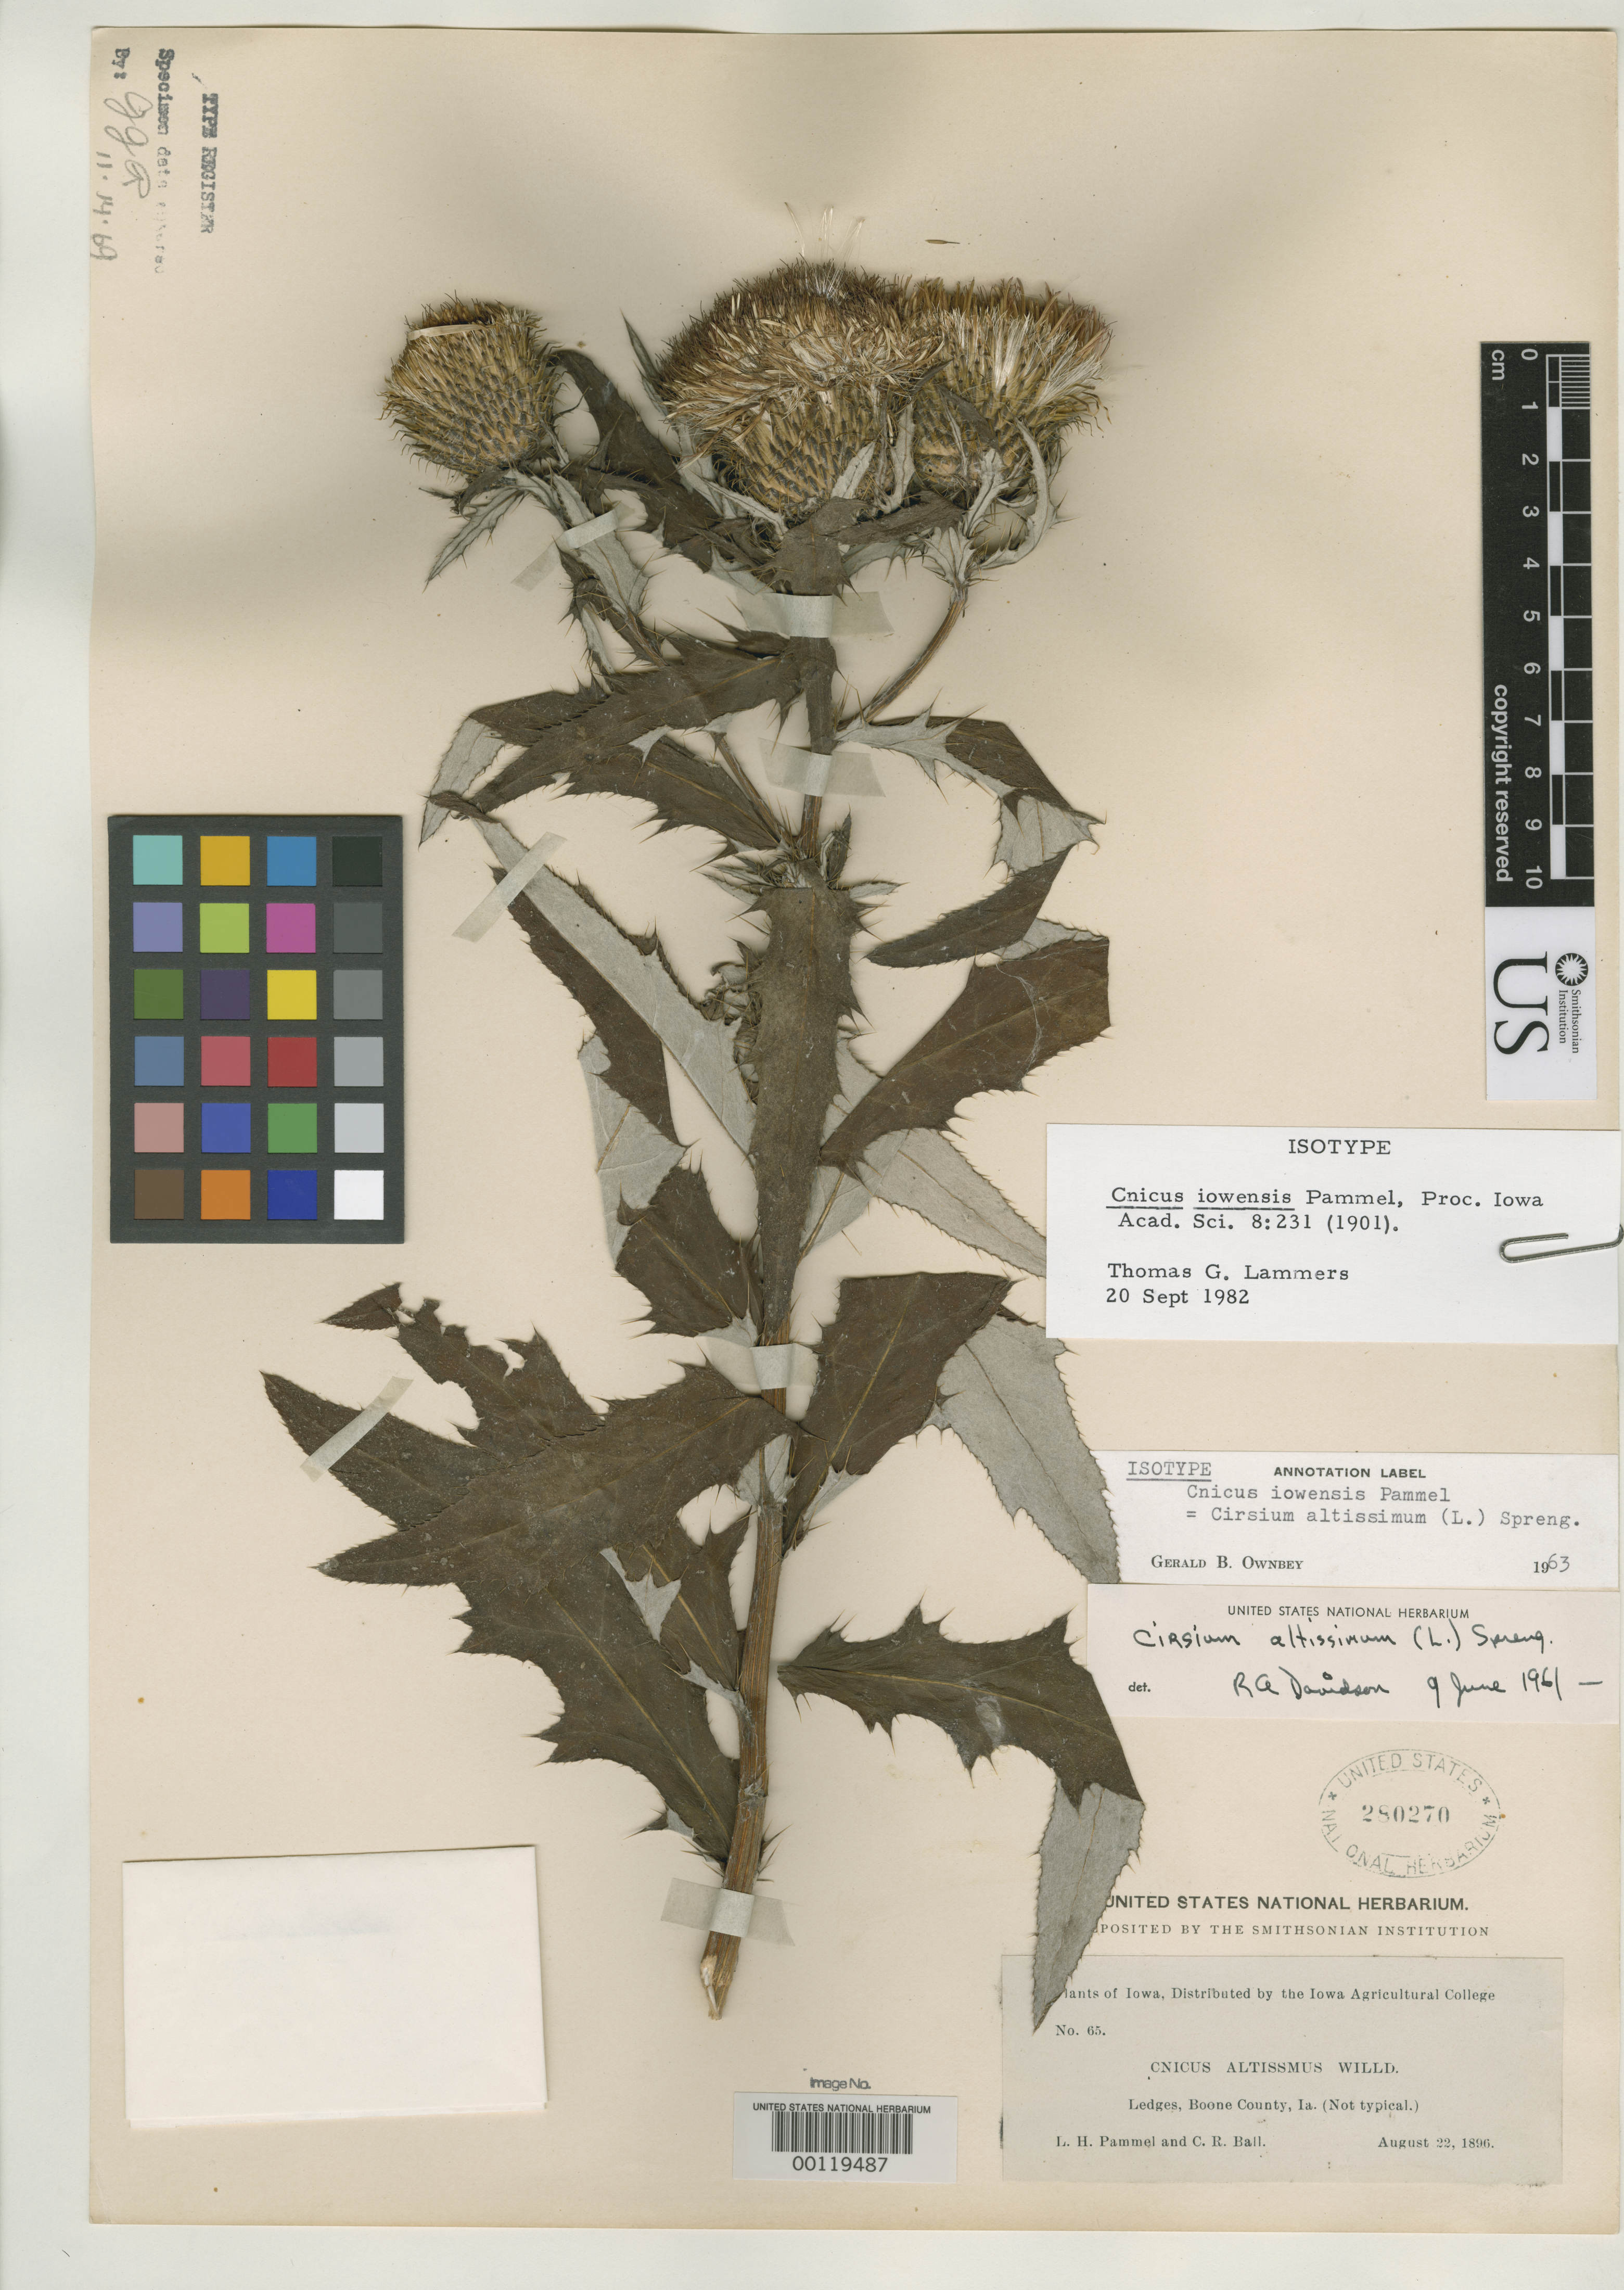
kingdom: Plantae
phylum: Tracheophyta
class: Magnoliopsida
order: Asterales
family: Asteraceae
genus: Cnicus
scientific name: Cnicus iowensis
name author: Pammel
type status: Isotype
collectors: L. Pammel & C. R. Ball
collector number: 65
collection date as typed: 22 Aug 1896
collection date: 1896-08-22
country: United States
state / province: Iowa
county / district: Boone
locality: Ledges.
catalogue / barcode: US 280270